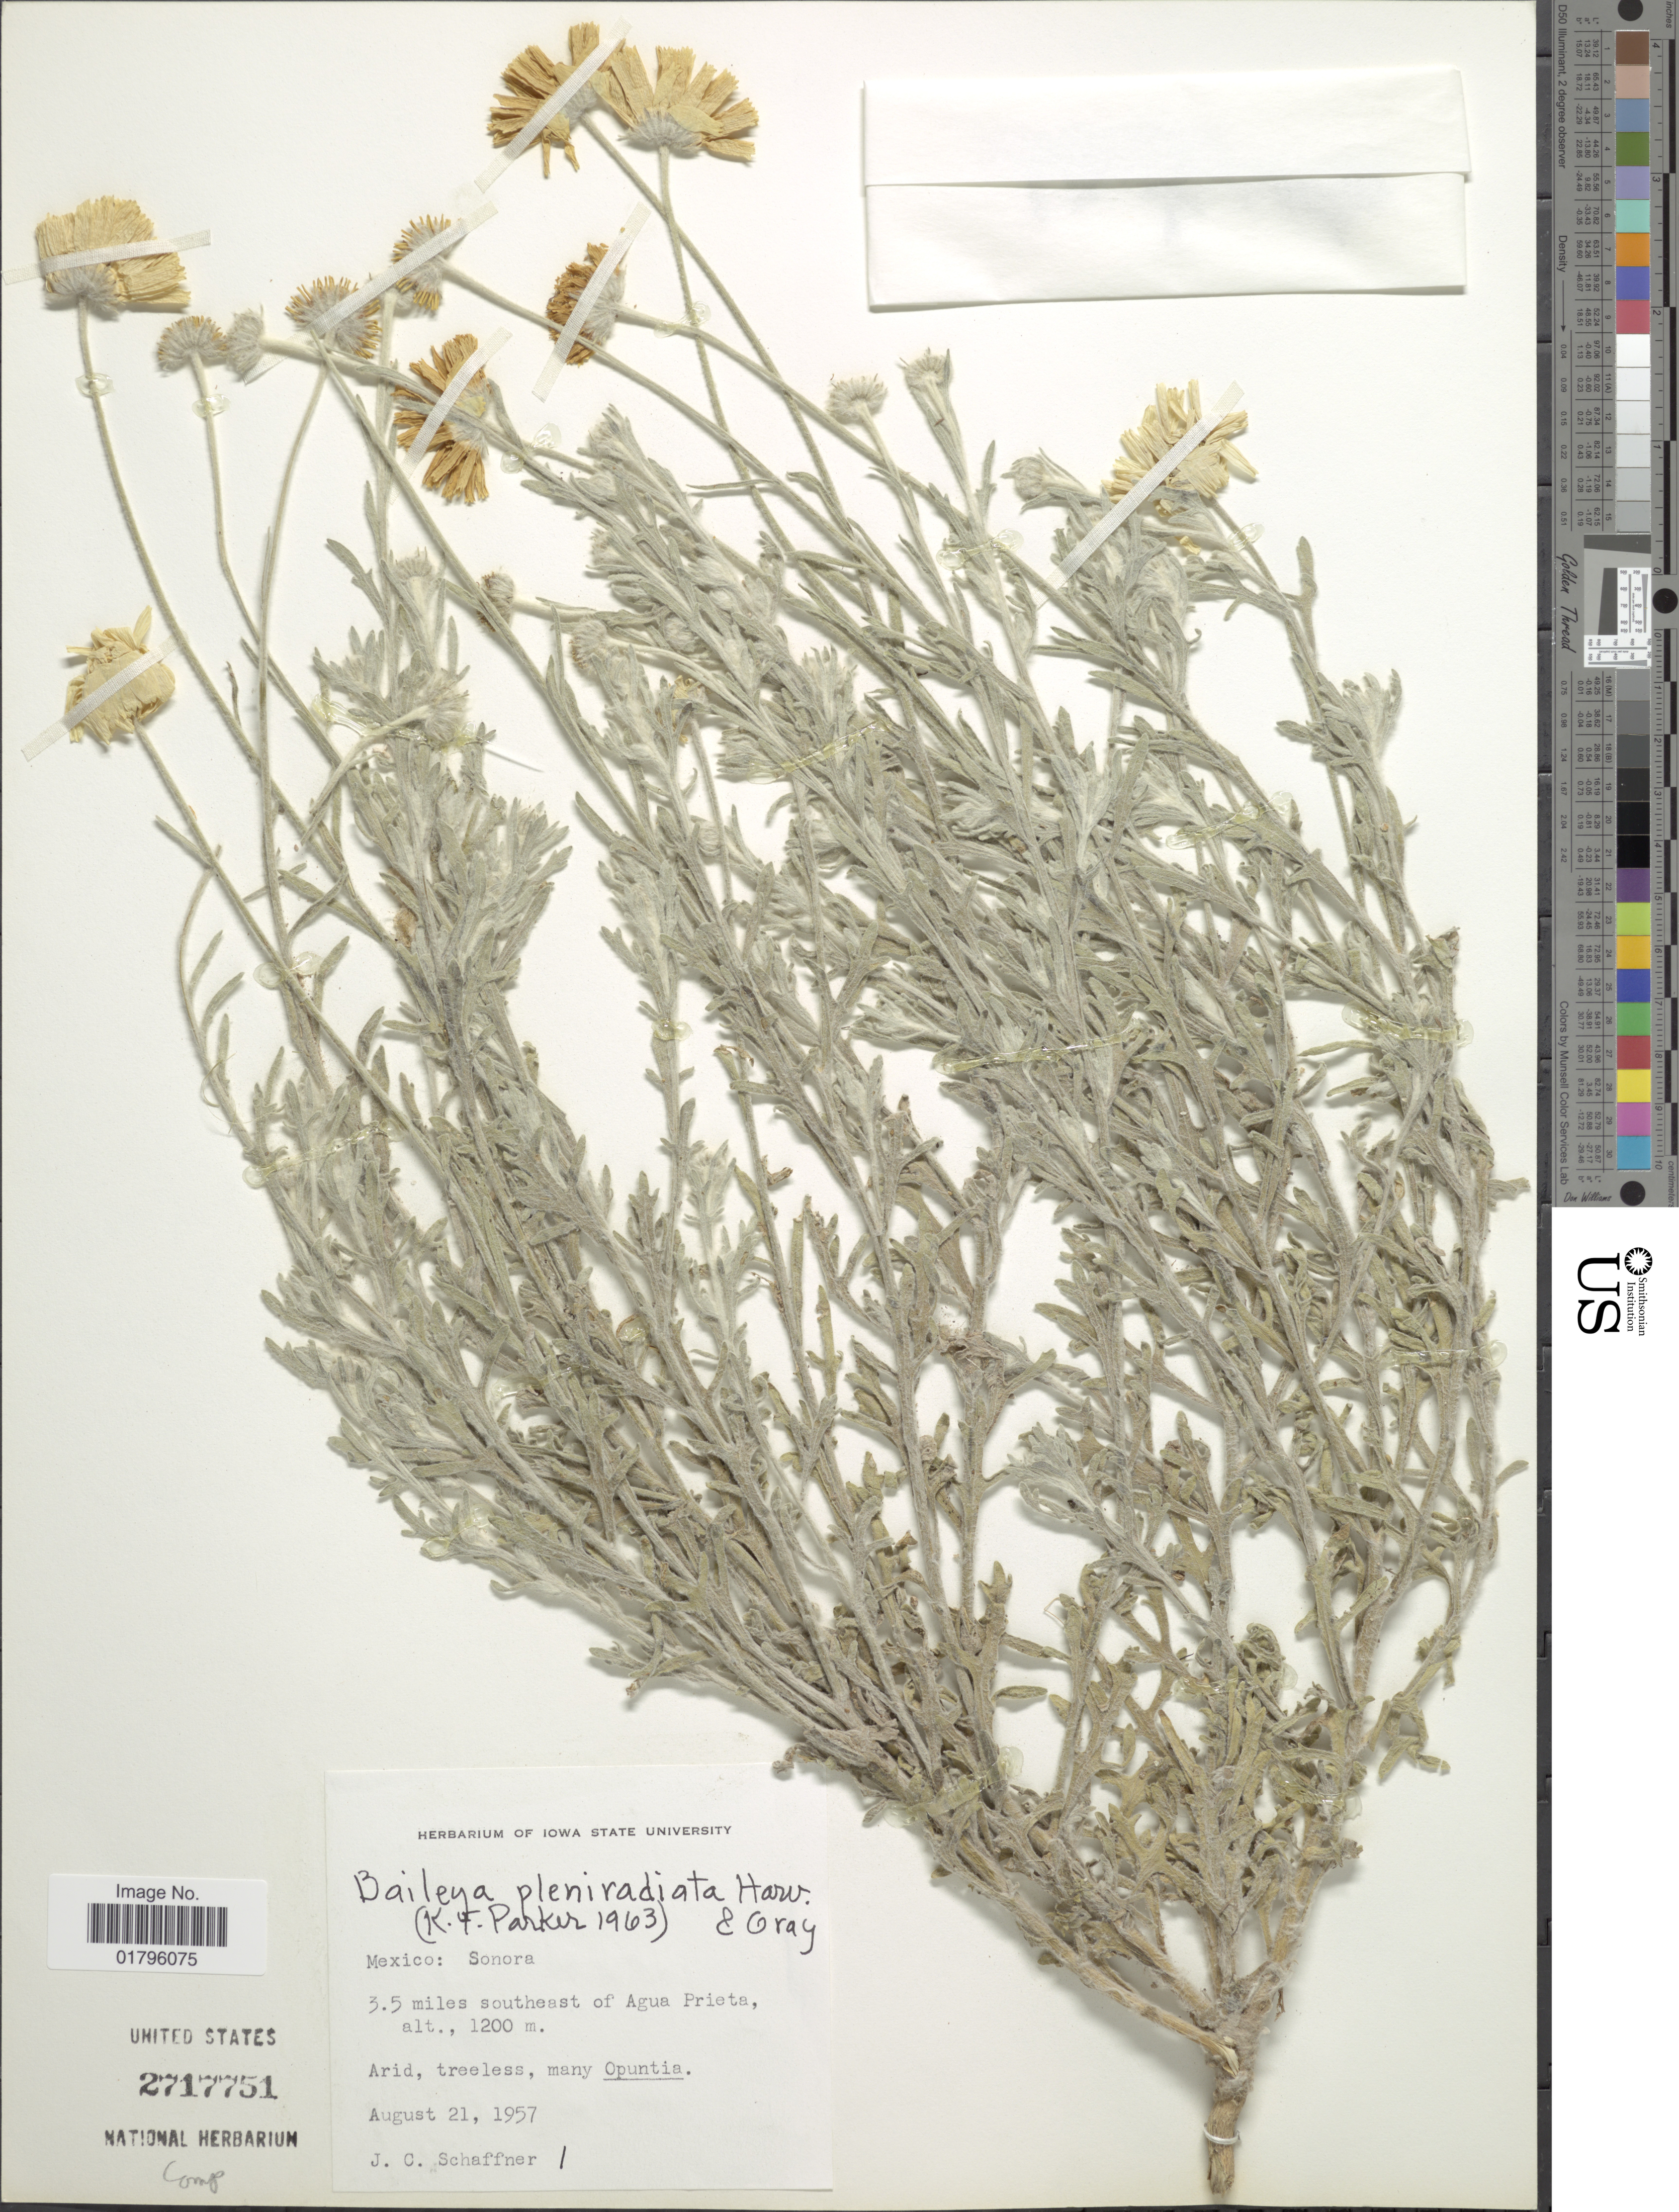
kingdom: Plantae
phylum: Tracheophyta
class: Magnoliopsida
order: Asterales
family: Asteraceae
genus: Baileya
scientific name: Baileya pleniradiata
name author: Harv. & A. Gray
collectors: J. Schaffner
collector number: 1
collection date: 1957-08-21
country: Mexico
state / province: Sonora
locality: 3.5 miles southeast of Agua Prieta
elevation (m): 1200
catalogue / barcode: US 2717751